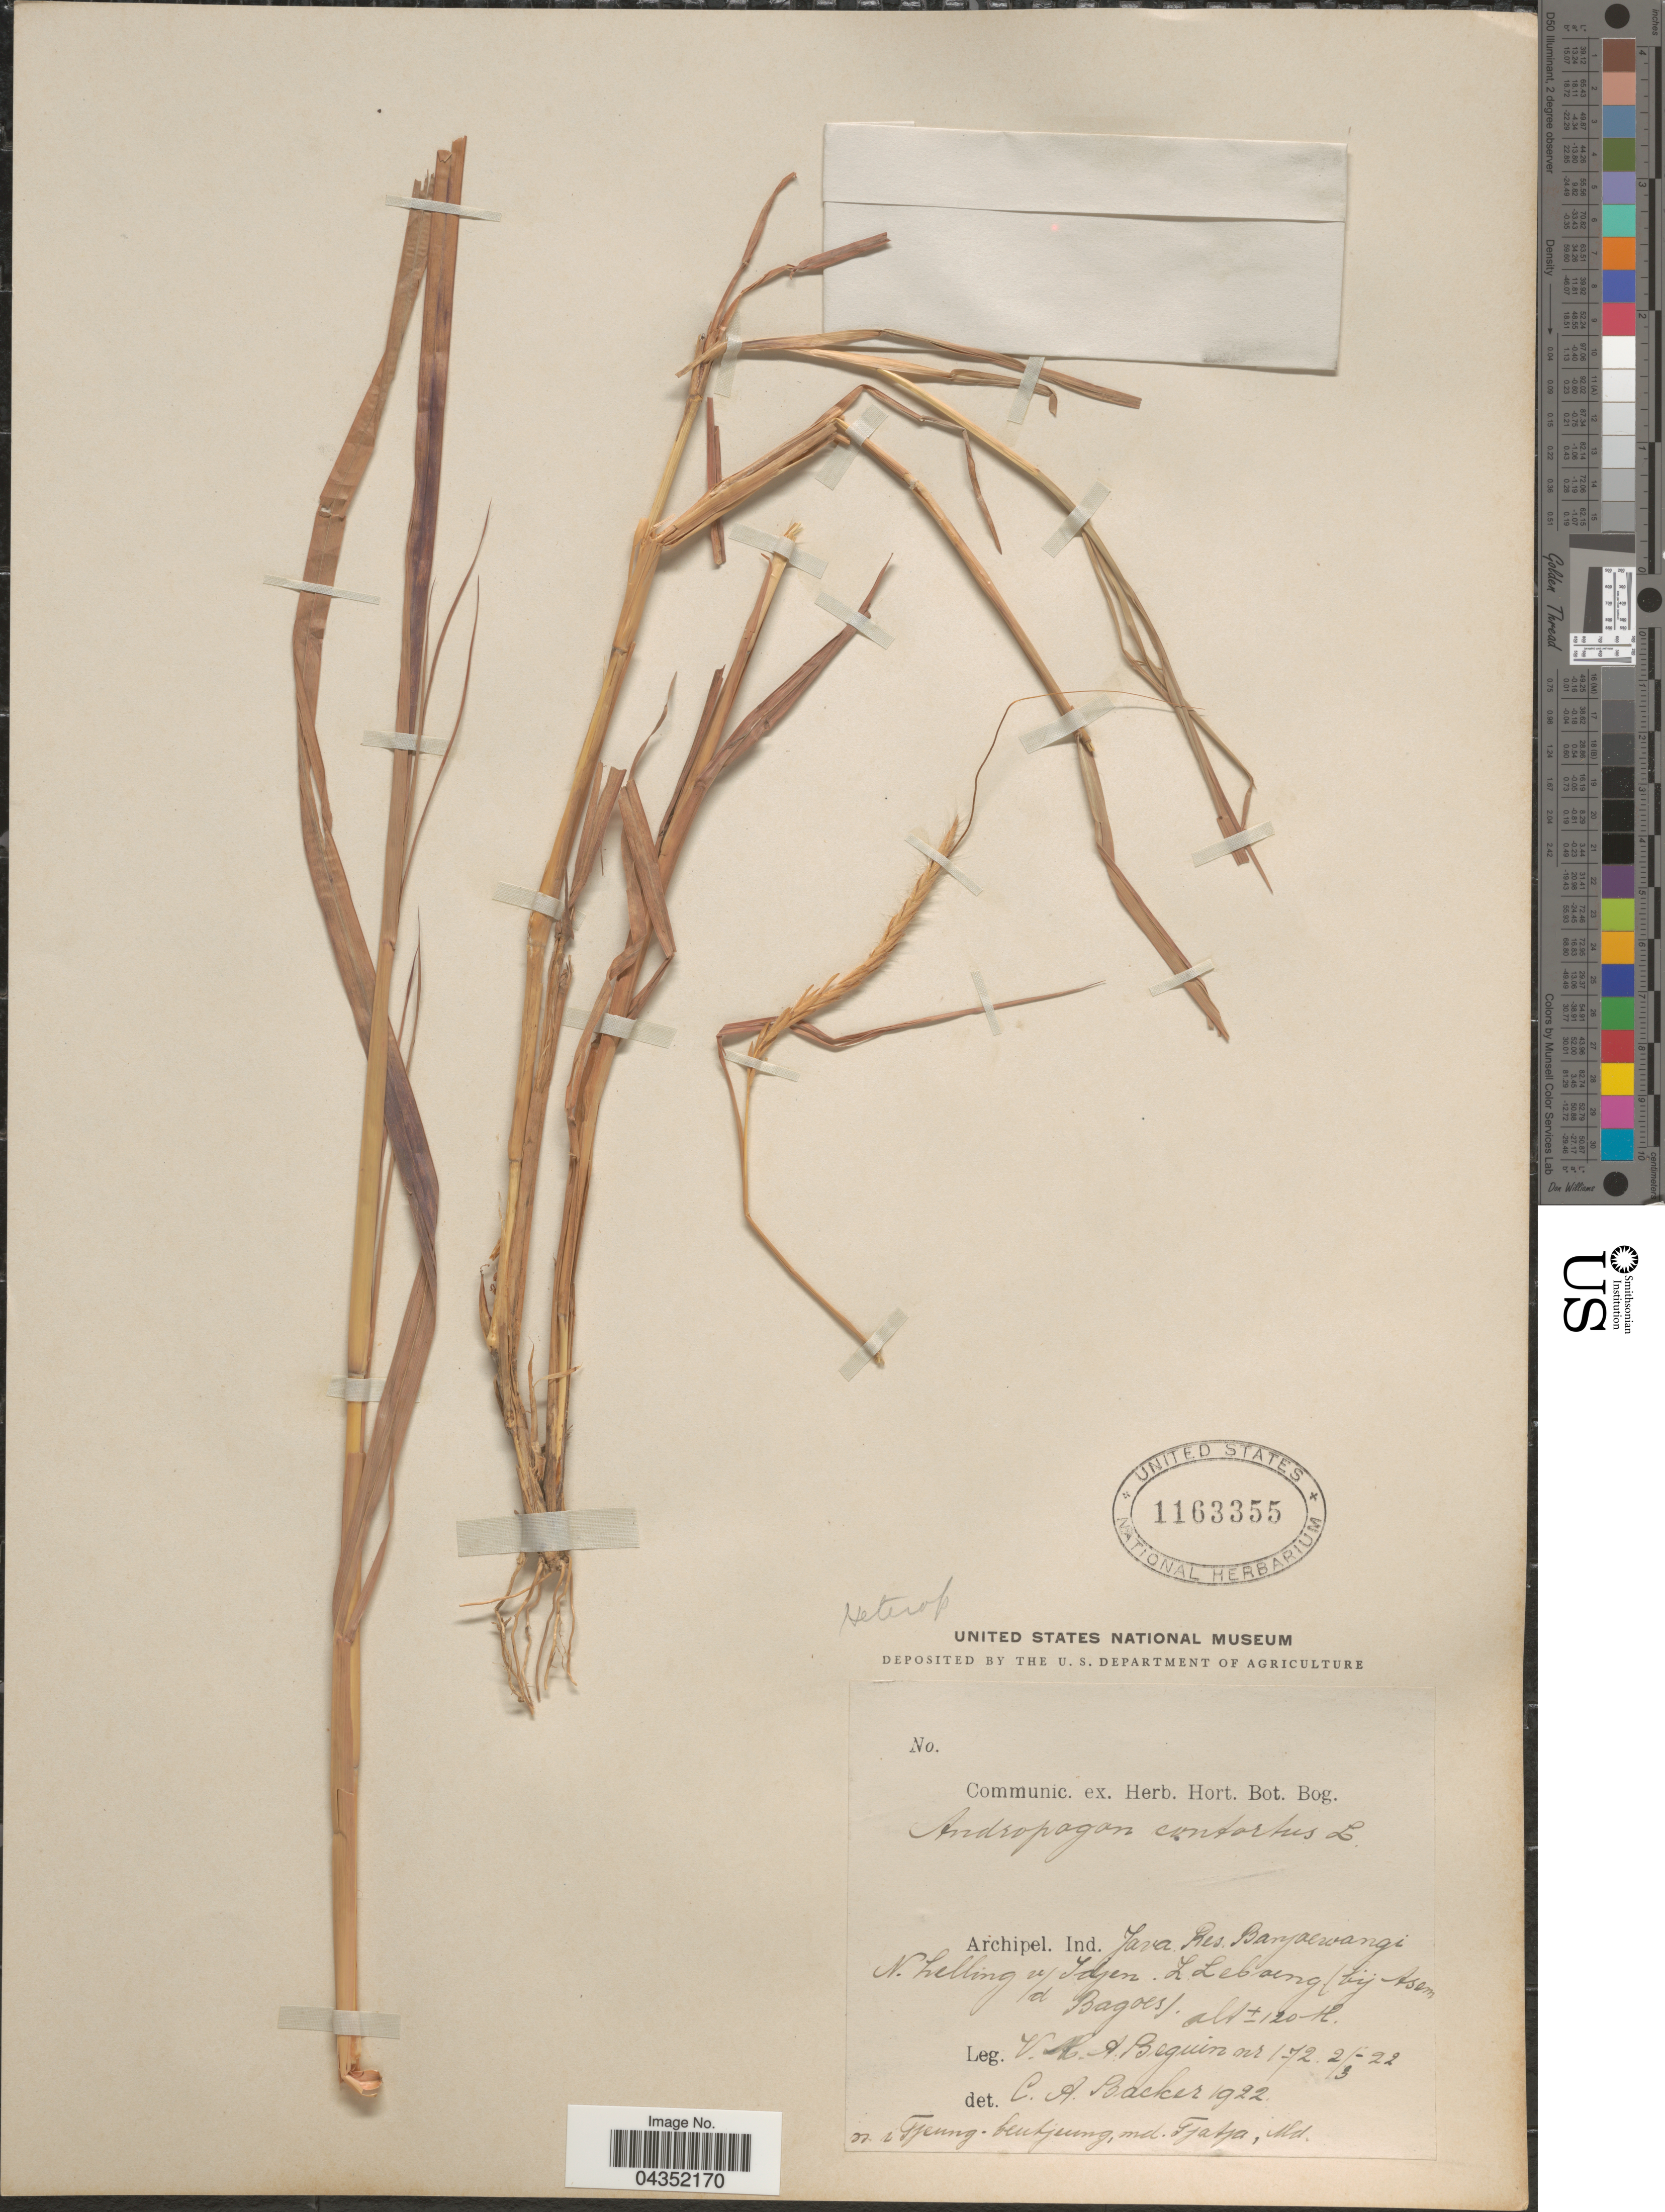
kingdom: Plantae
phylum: Tracheophyta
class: Liliopsida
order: Poales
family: Poaceae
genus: Heteropogon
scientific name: Heteropogon contortus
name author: (L.) P. Beauv. ex Roem. & Schult.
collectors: V. Beguin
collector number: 172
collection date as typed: Transcribed d/m/y: 2/3/22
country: Indonesia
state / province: Java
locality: Archipel. Ind. Res. Banjoewangi. N. helling v/d Idjen. L Lebaeng (bij Asem Bagoes).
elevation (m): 120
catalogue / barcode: US 1163355